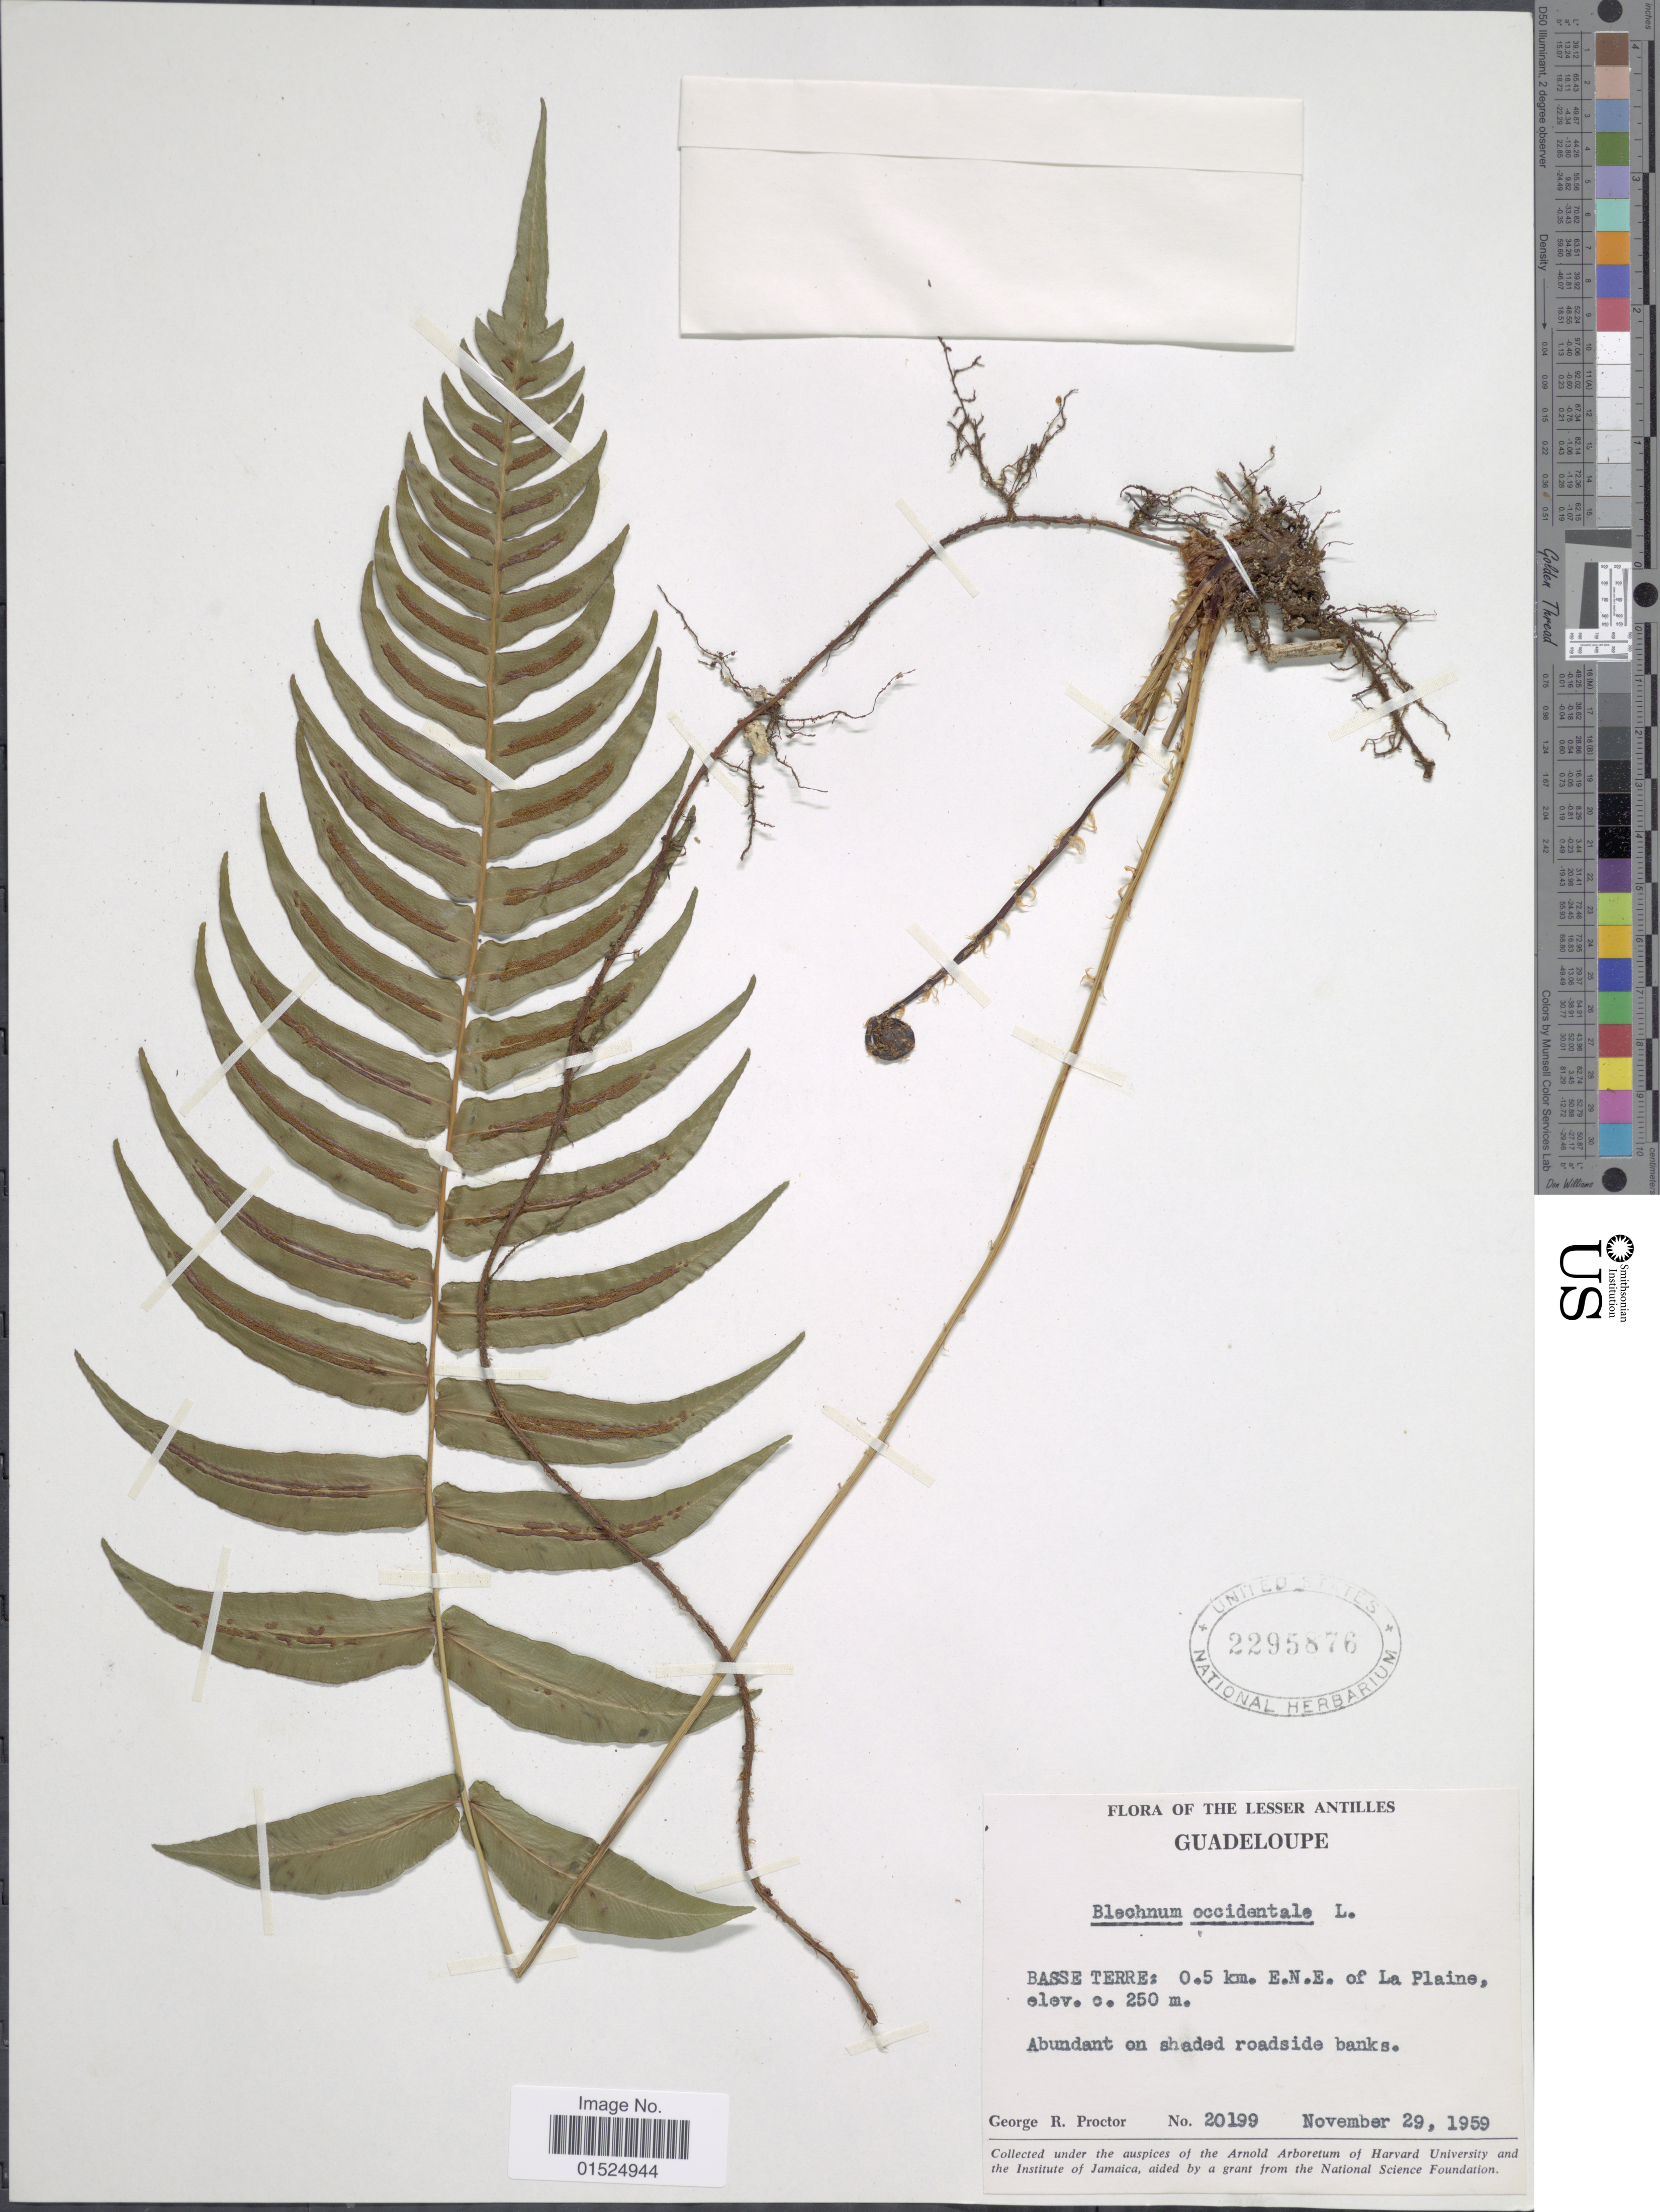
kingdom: Plantae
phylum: Tracheophyta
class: Polypodiopsida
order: Polypodiales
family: Blechnaceae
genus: Blechnum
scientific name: Blechnum occidentale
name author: L.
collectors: G. Proctor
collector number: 20199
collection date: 1959-11-29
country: Guadeloupe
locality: Basse Terre: 0.5 km E.N.E, of la Plaine. Lesser Antilles.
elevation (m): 250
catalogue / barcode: US 2295876